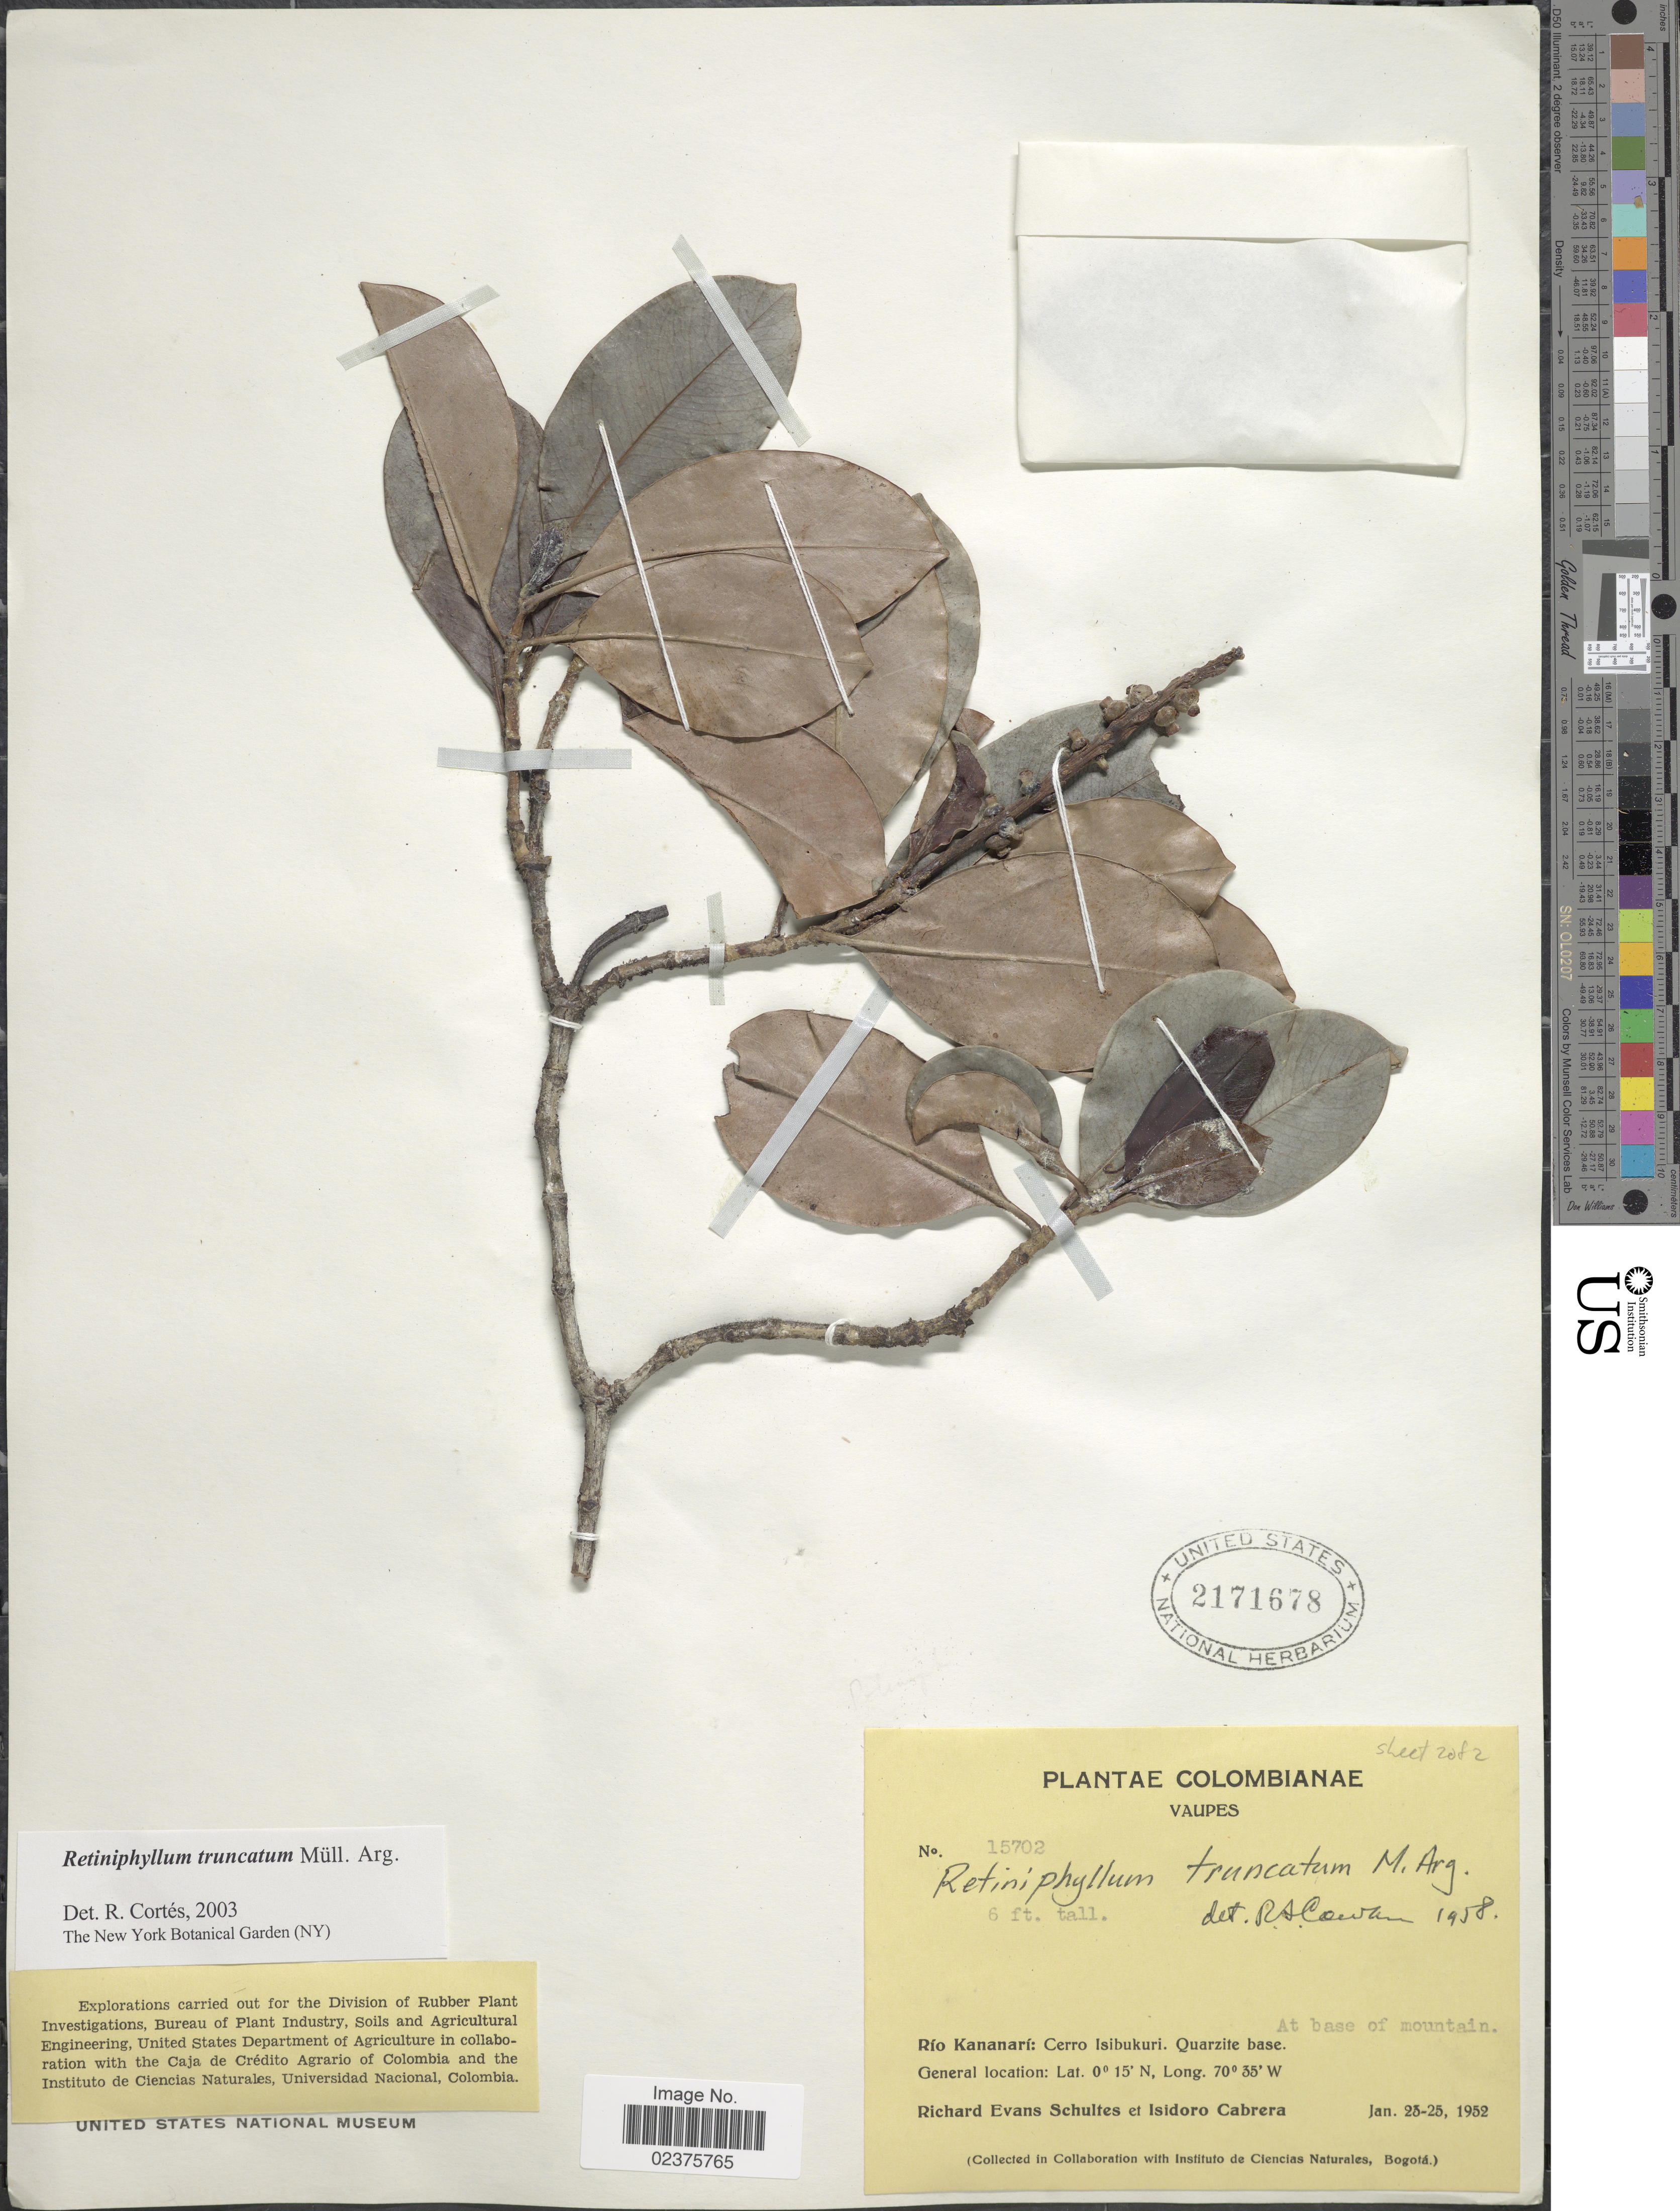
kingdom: Plantae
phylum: Tracheophyta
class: Magnoliopsida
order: Gentianales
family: Rubiaceae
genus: Retiniphyllum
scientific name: Retiniphyllum truncatum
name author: Müll. Arg.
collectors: R. E. Schultes & I. Cabrera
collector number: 15702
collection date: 1952-01-23/1952-01-25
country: Colombia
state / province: Vaupés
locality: Rio Kananari: Cero Isibukuri, Quarzite base, at base of mountain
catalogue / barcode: US 2171678